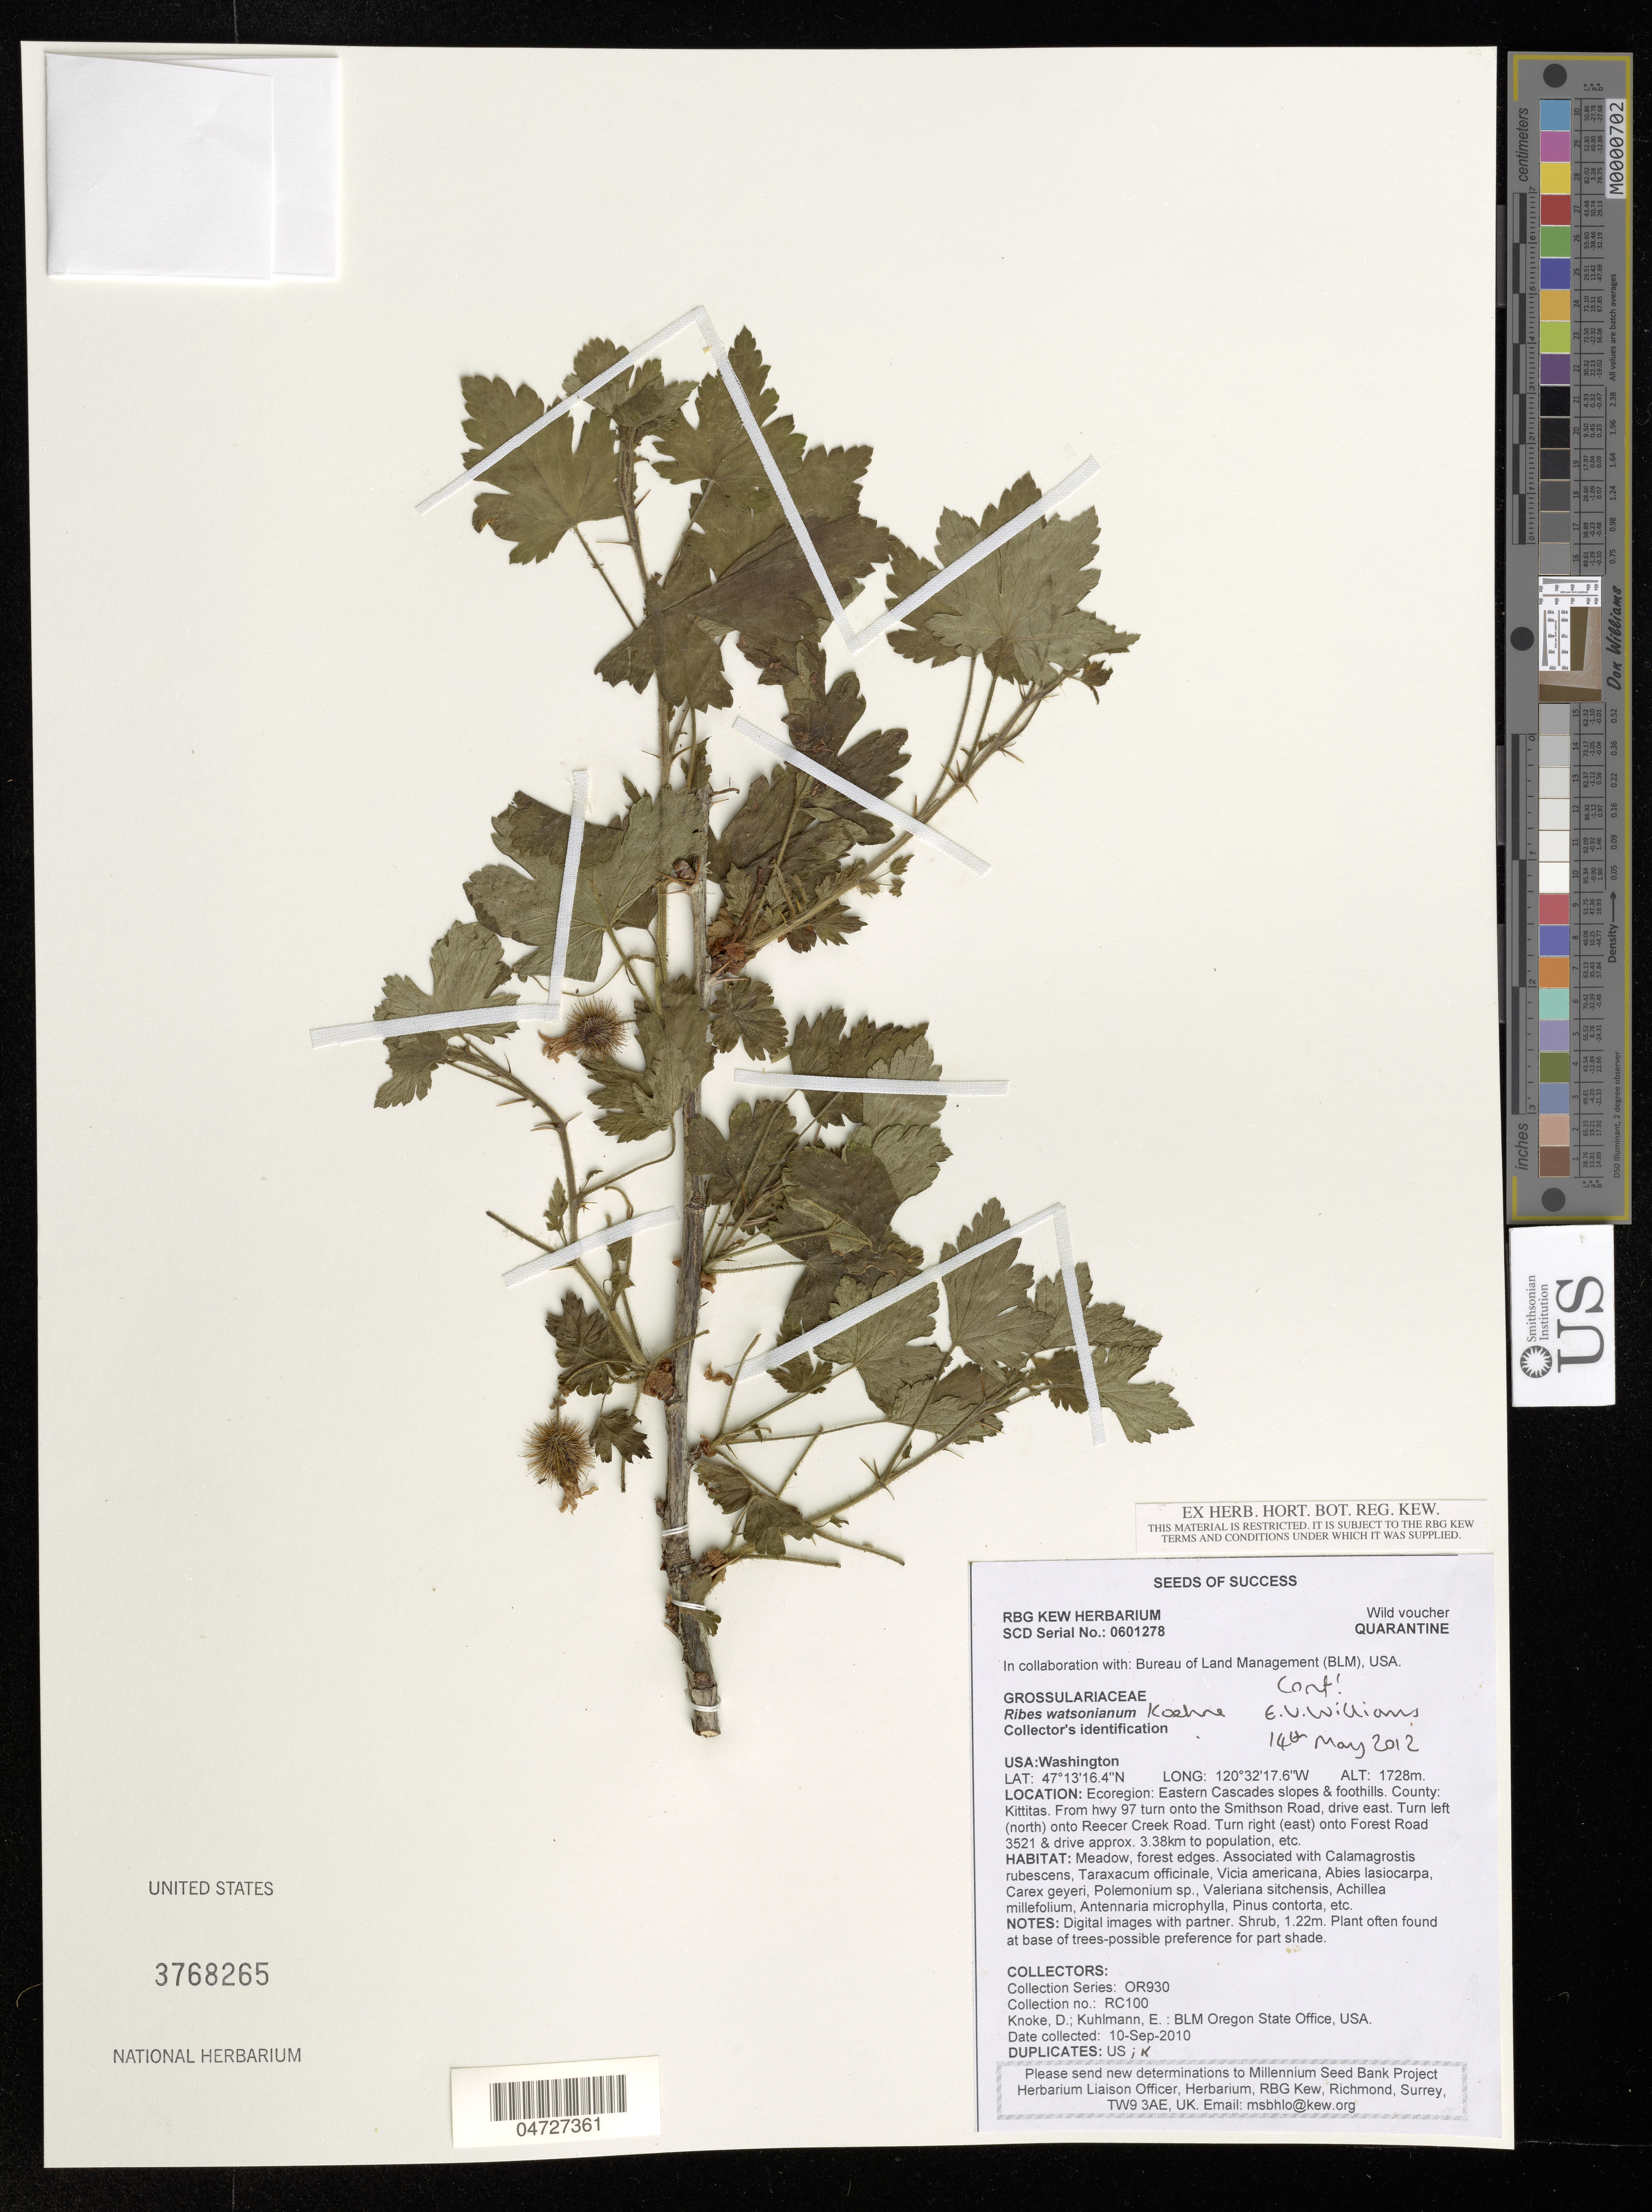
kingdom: Plantae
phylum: Tracheophyta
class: Magnoliopsida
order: Saxifragales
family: Grossulariaceae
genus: Ribes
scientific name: Ribes watsonianum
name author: Koehne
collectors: D. Knoke & E. Kuhlmann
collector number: RC100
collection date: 2010-09-10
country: United States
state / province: Washington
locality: Ecoregion: Eastern Cascades slopes & foothills. County: Kittitas. From hwy 97 turn onto the Smithsonian Road, drive east. Turn left (north) onto Reecer Creek Road. Turn right (east) onto Forest Road 3521 & drive approx. 3.38km to population, etc.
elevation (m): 1728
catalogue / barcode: US 3768265